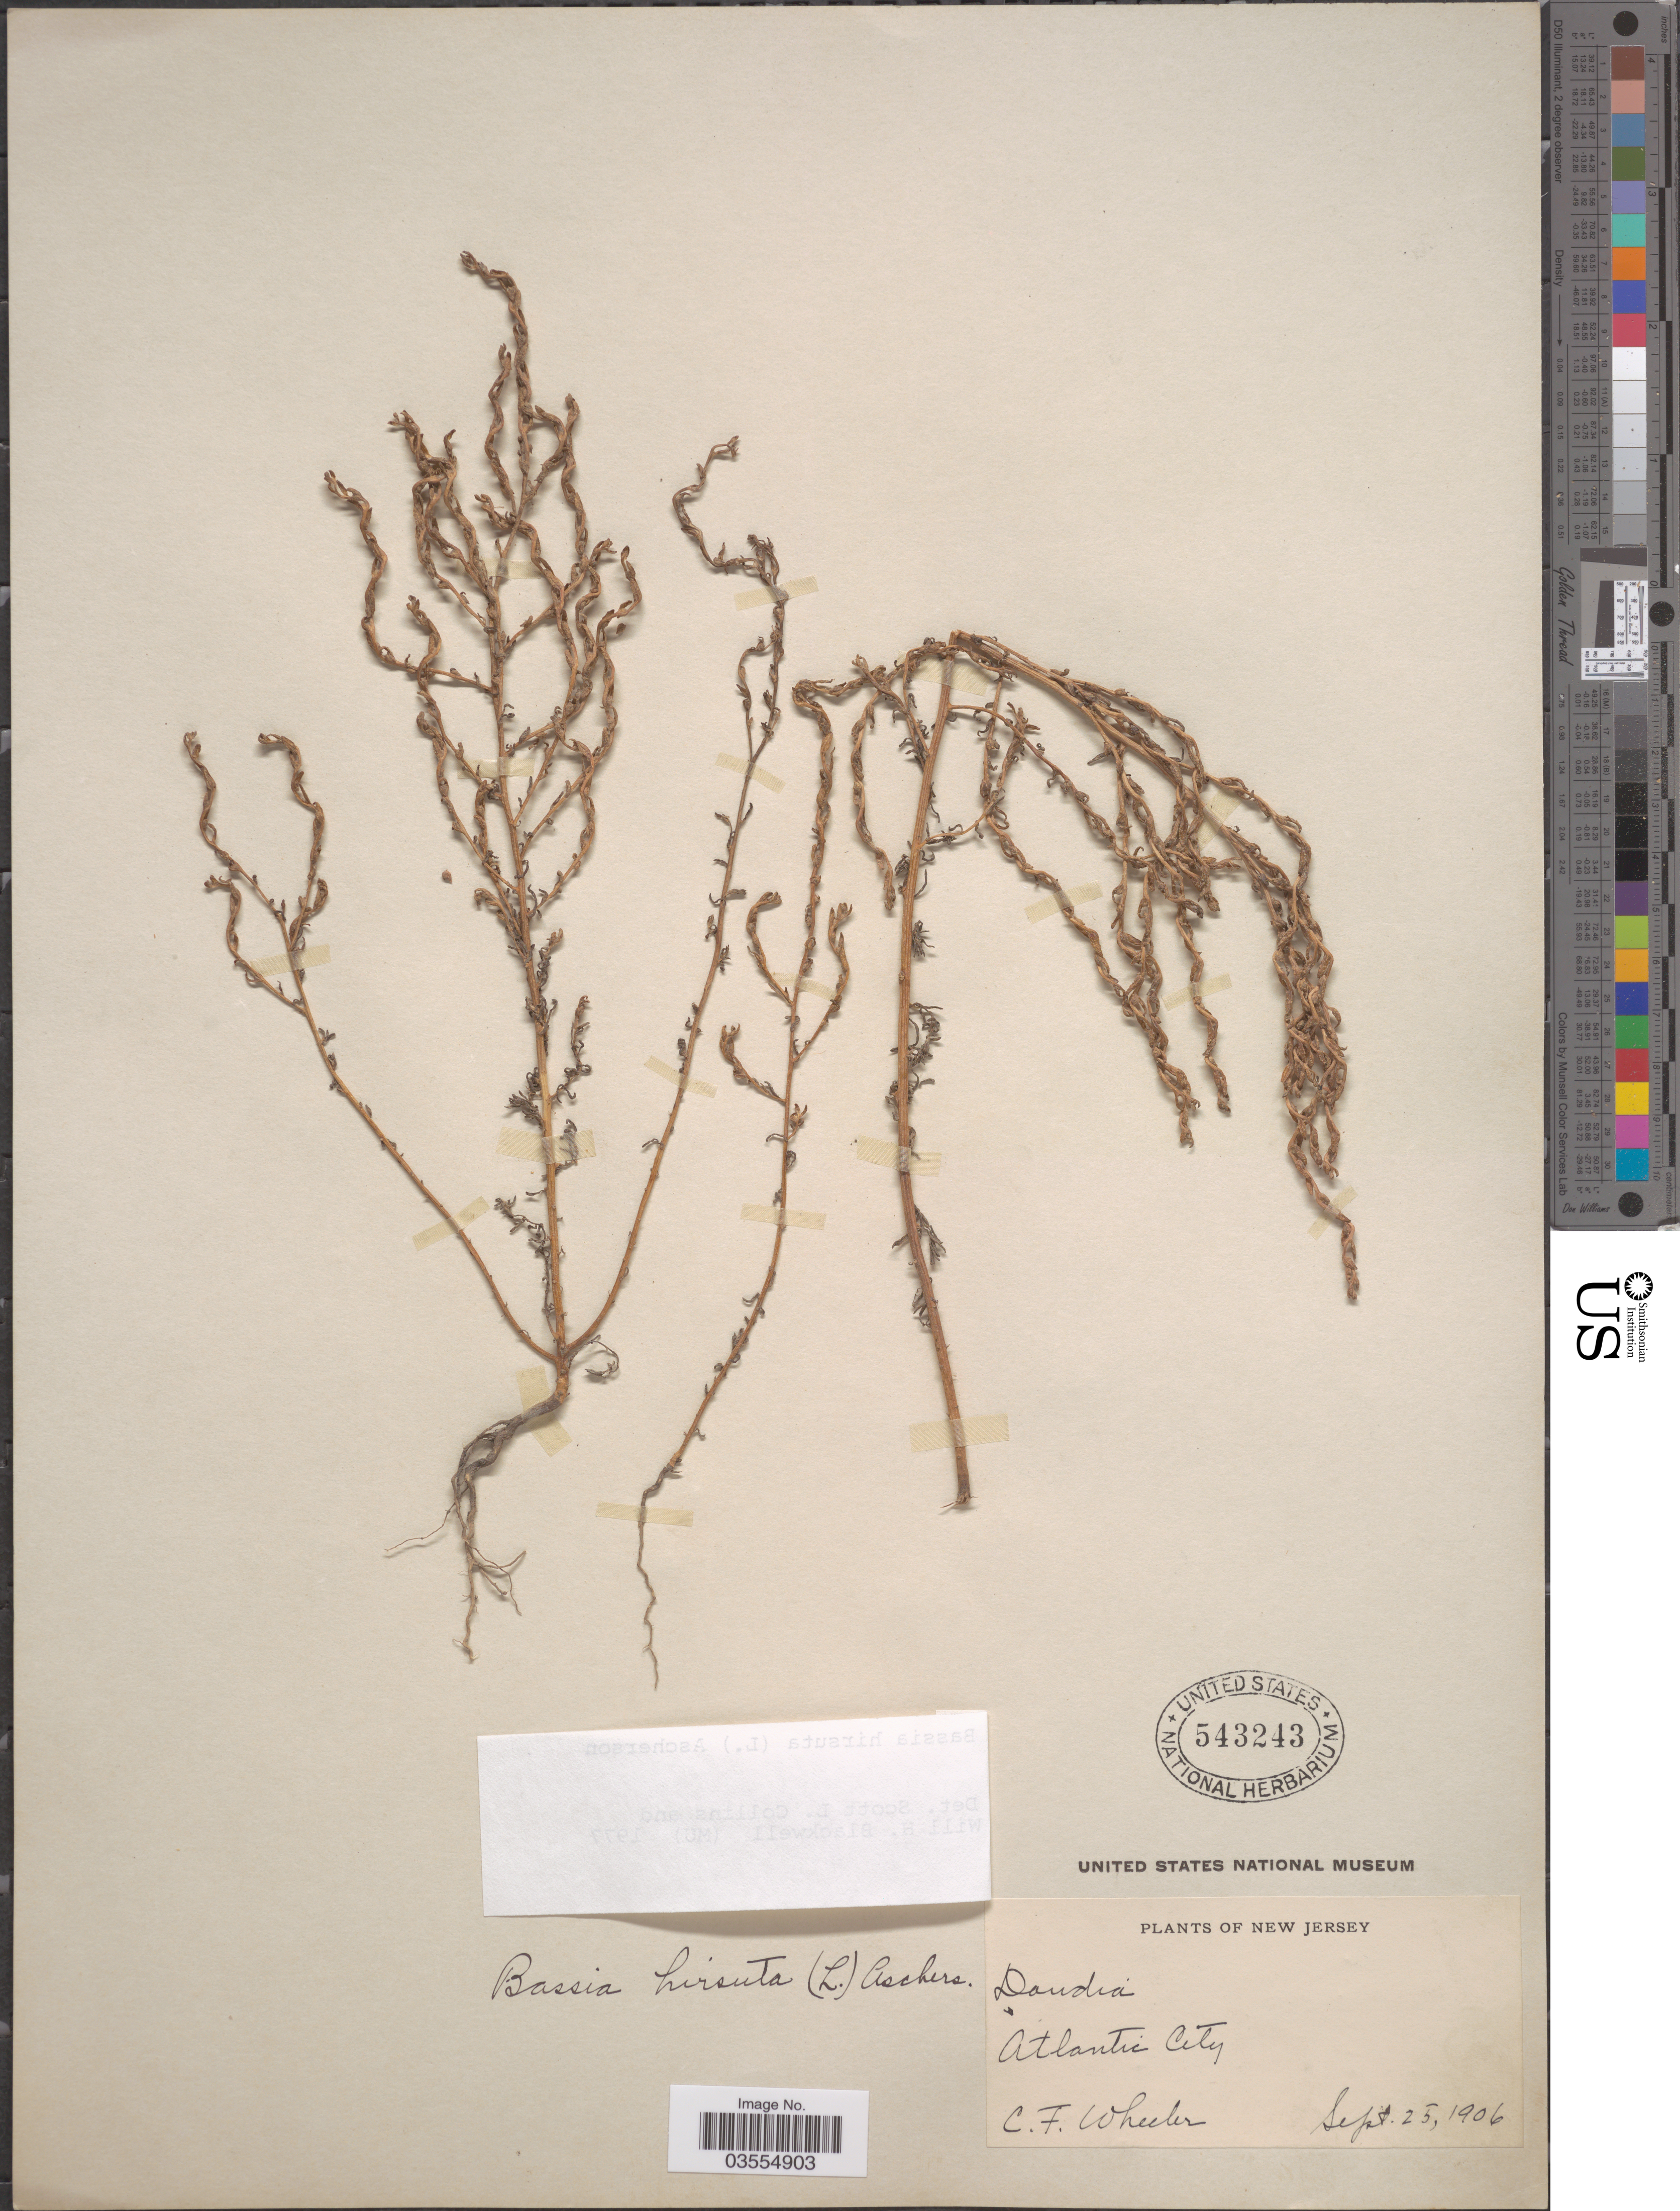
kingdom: Plantae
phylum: Tracheophyta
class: Magnoliopsida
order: Caryophyllales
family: Amaranthaceae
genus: Spirobassia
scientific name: Spirobassia hirsuta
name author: (L.) Freitag & G. Kadereit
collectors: C. Wheeler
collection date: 1906-09-25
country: United States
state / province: New Jersey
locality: Atlantic City.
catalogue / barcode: US 543243